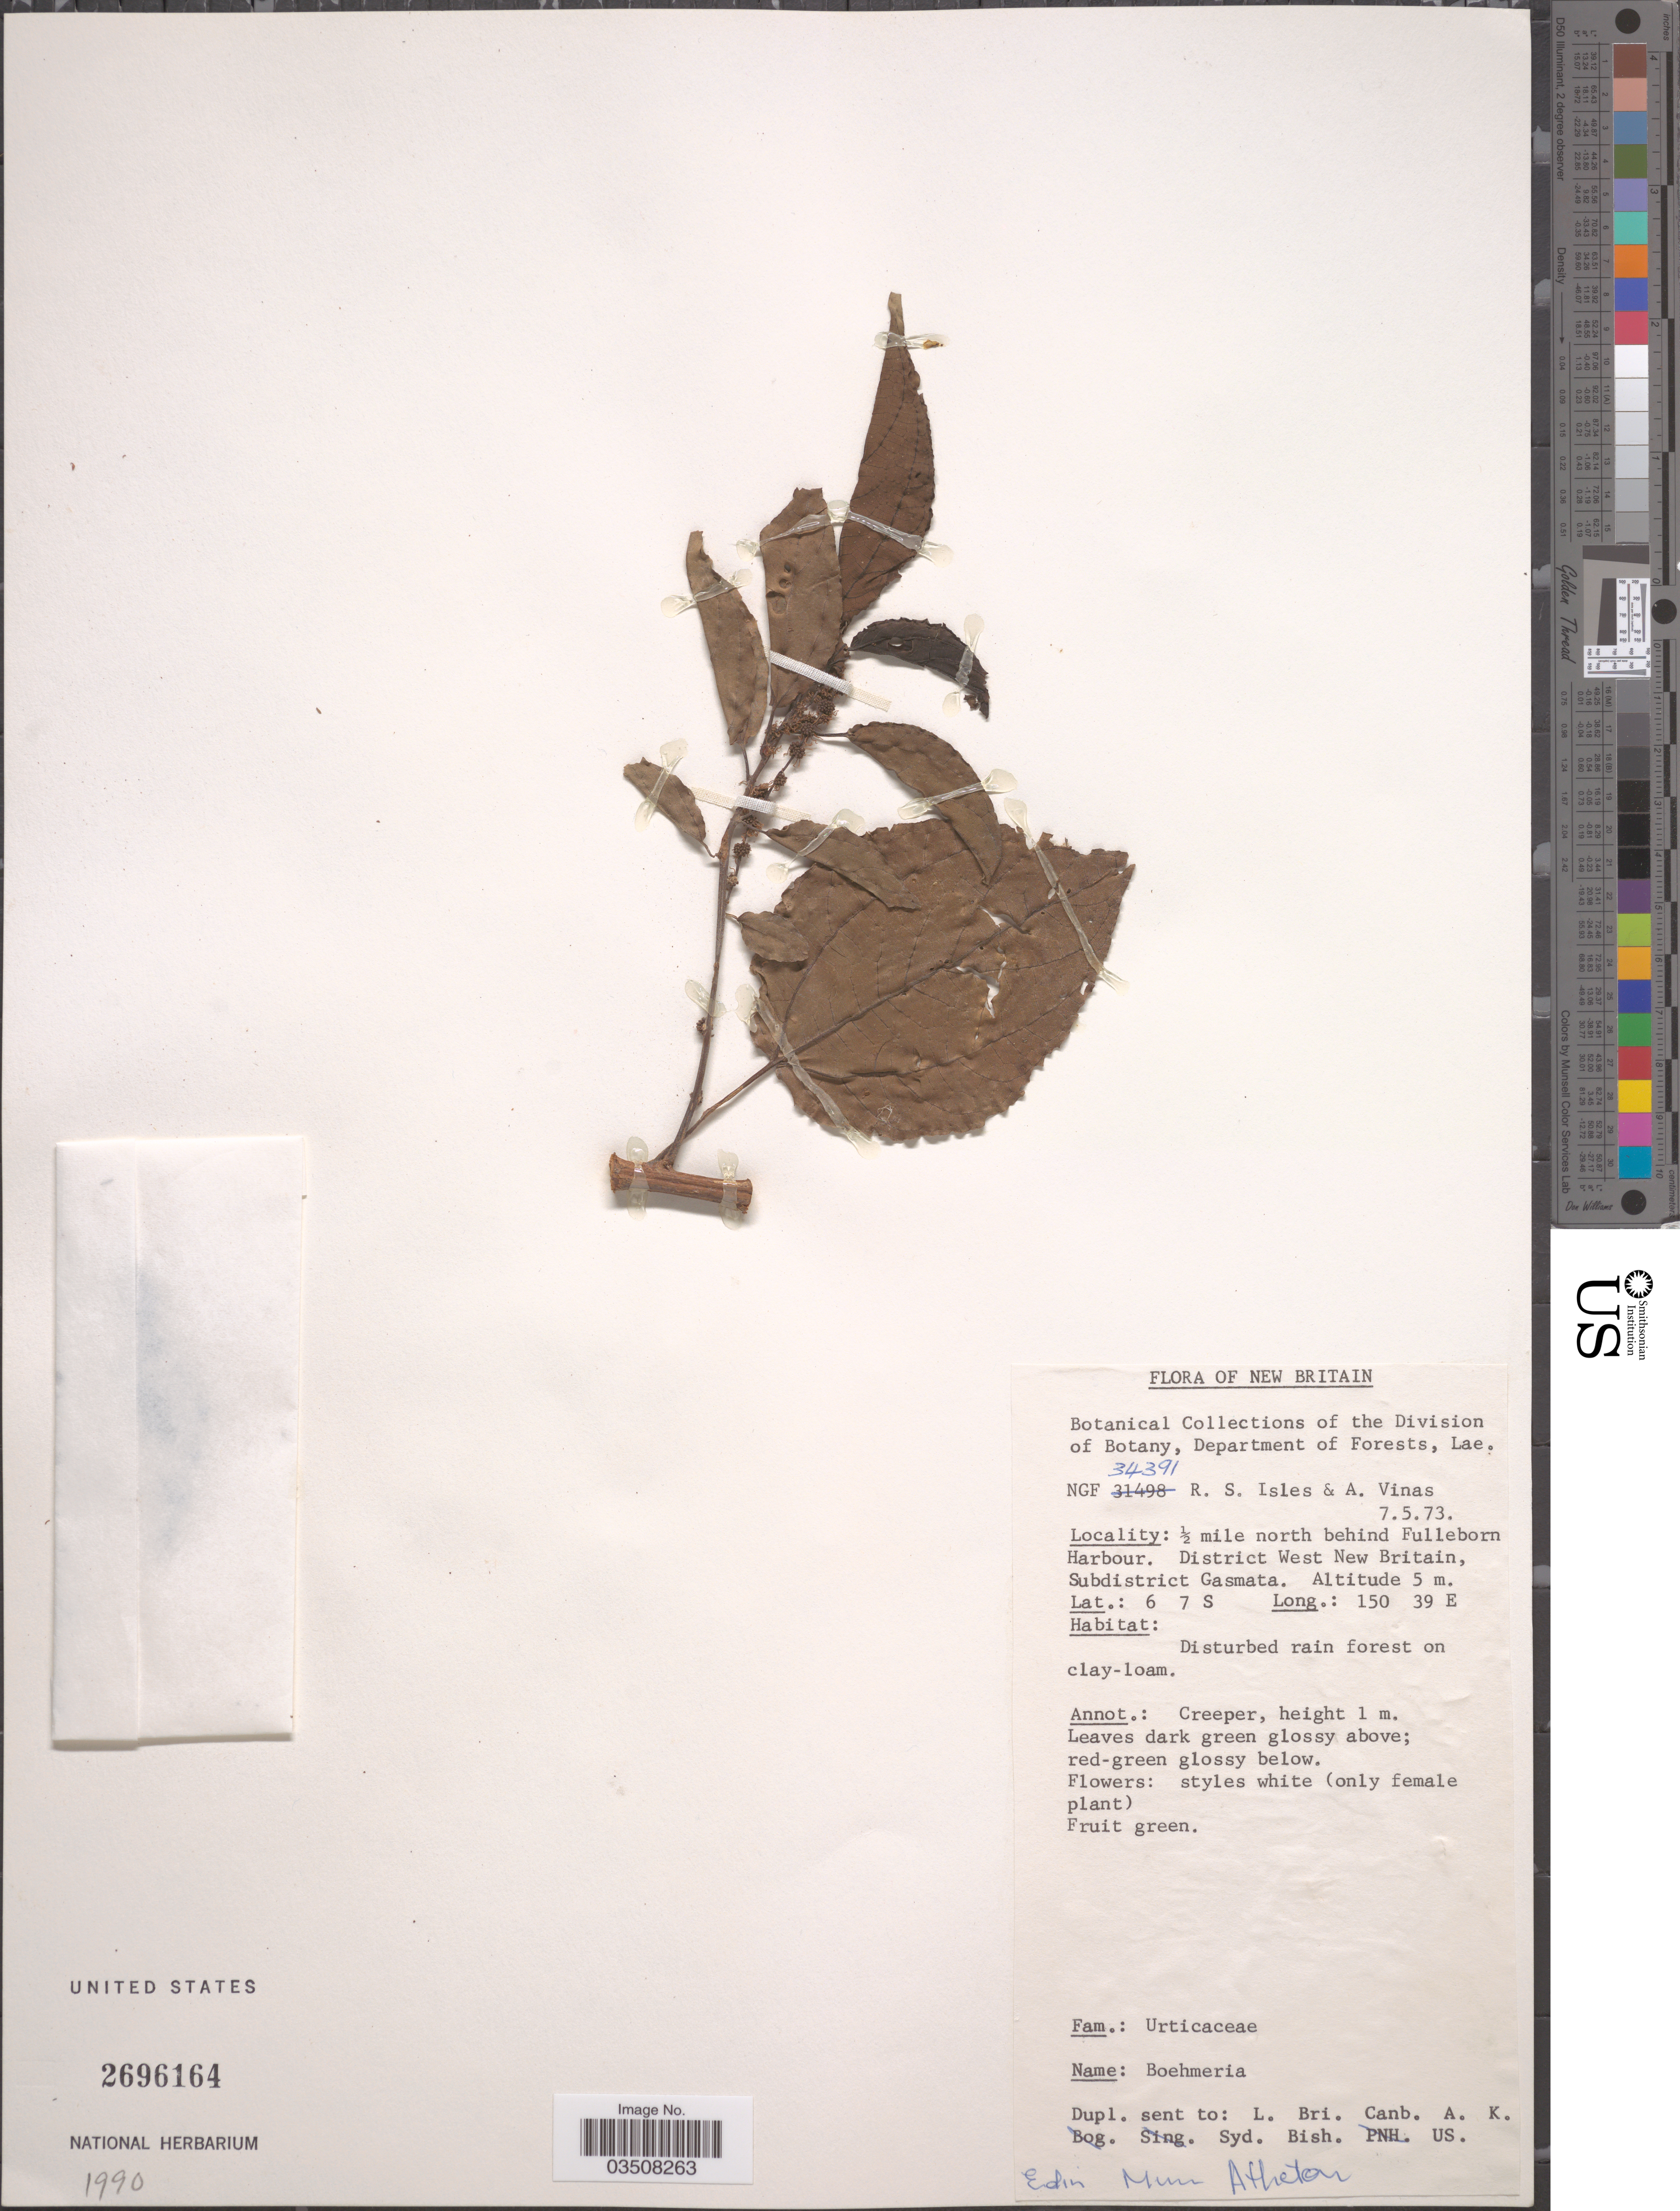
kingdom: Plantae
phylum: Tracheophyta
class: Magnoliopsida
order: Rosales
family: Urticaceae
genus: Boehmeria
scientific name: Boehmeria sp.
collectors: R. Isles & A. Vinas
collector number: NGF34391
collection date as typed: Transcribed d/m/y: 7/5/73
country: Papua New Guinea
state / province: West New Britain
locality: New Britain. ½ mile north behind Fulleborn Harbour. District West New Britain, Subdistrict Gasmata.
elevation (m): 5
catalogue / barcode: US 2696164